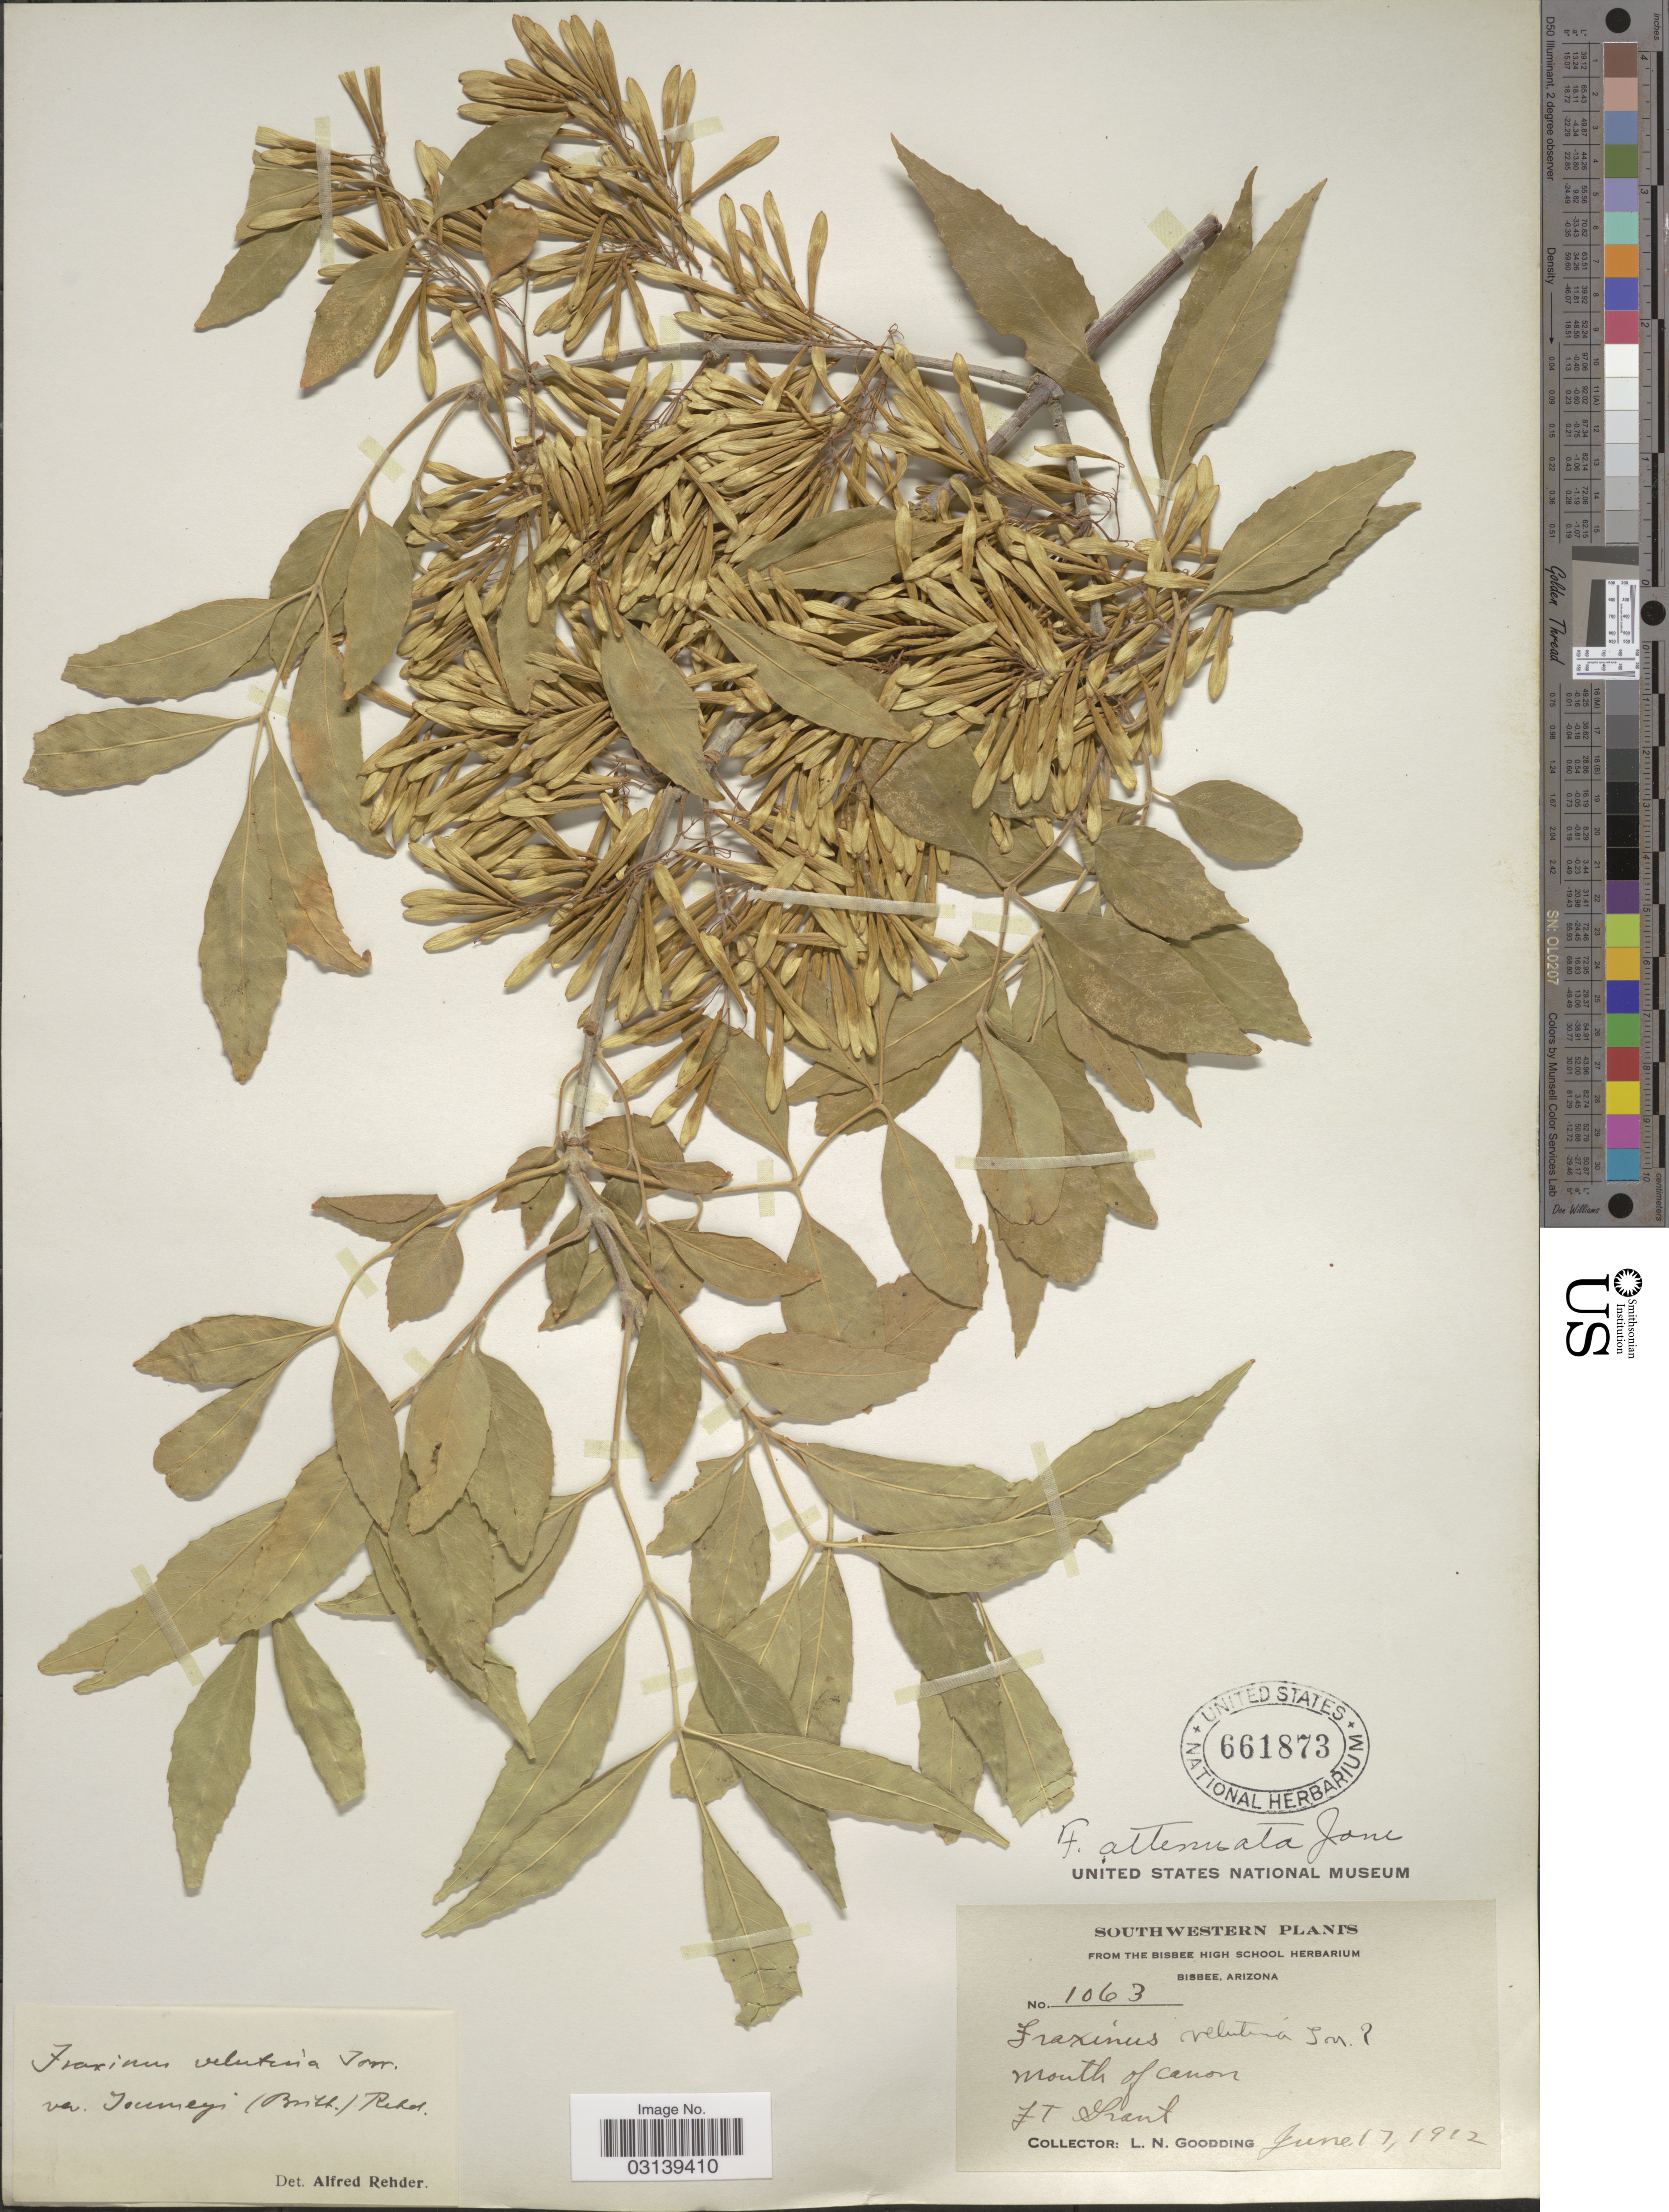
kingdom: Plantae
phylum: Tracheophyta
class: Magnoliopsida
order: Lamiales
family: Oleaceae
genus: Fraxinus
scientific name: Fraxinus velutina var. toumeyi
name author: (Britton) Rehder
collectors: L. N. Goodding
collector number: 1063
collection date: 1912-06-17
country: United States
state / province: Arizona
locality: Southwestern, Mouth of canon ft Grant.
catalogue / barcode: US 661873